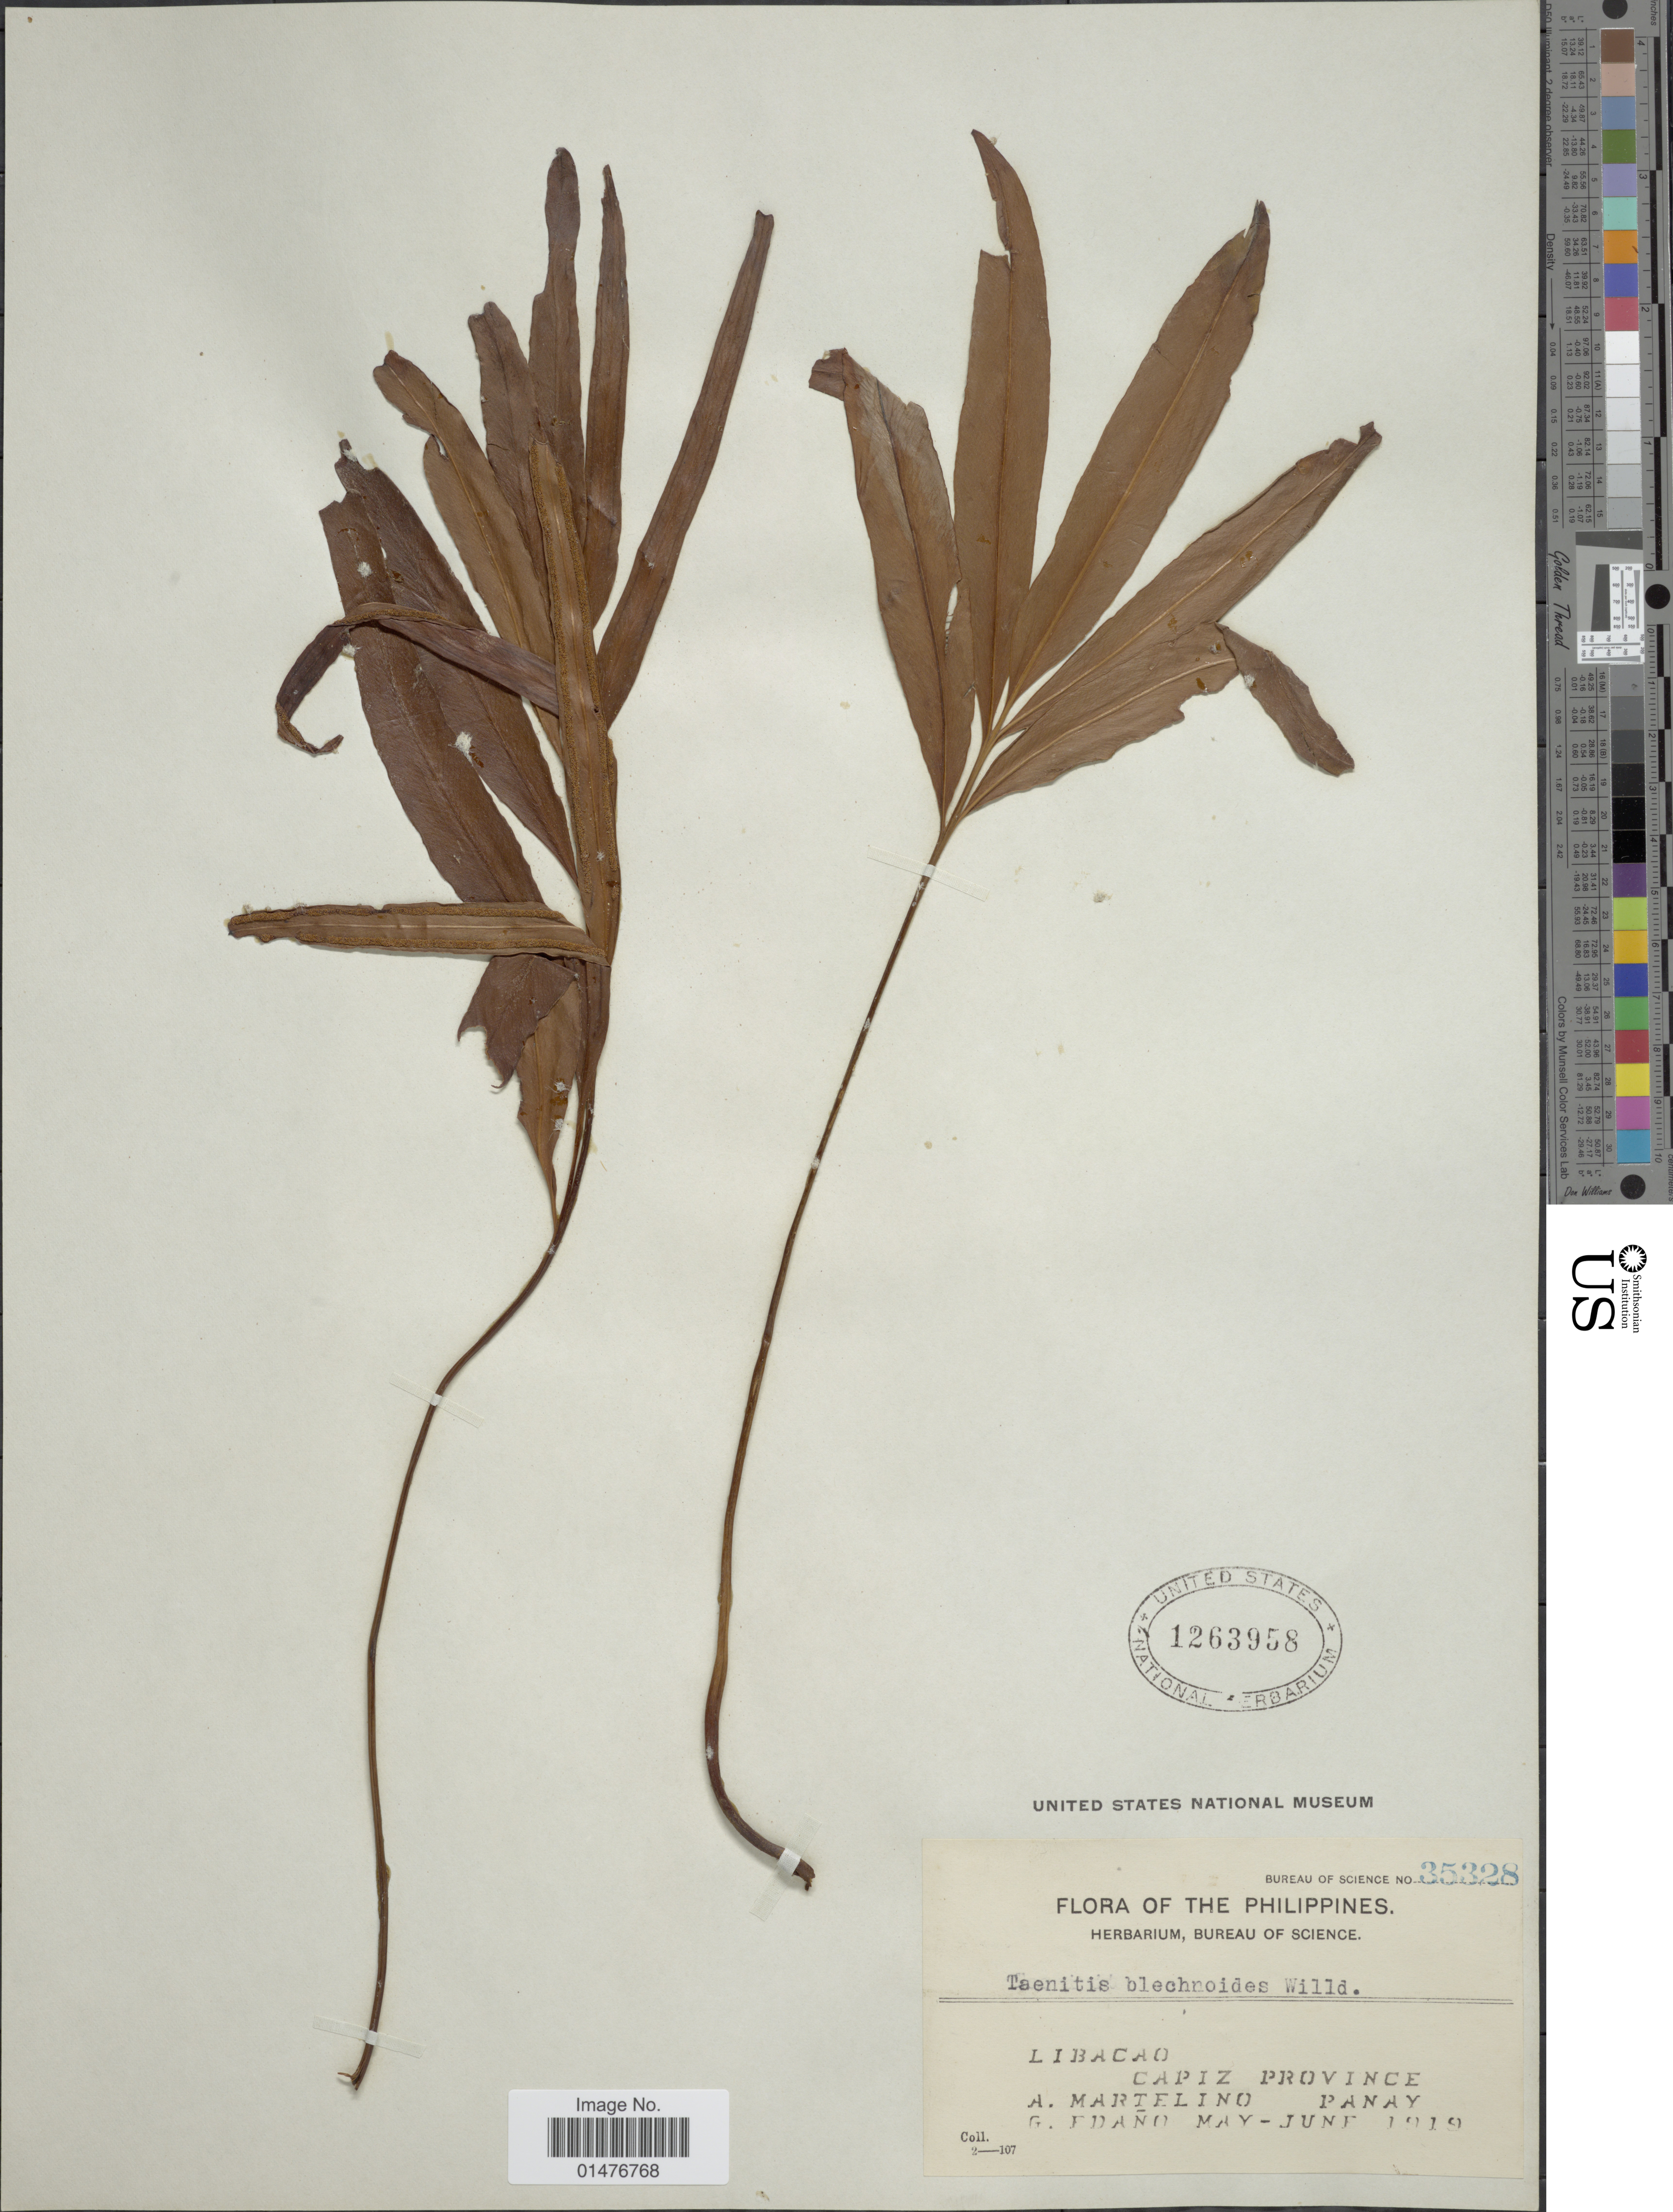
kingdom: Plantae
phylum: Tracheophyta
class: Polypodiopsida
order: Polypodiales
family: Pteridaceae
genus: Taenitis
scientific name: Taenitis blechnoides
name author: (Willd.) Sw.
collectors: A. Martelino & G. Edaño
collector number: Bureau of Science35328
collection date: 1919-05/1919-06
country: Philippines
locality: Libacao, Capiz province, Panay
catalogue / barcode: US 1263958